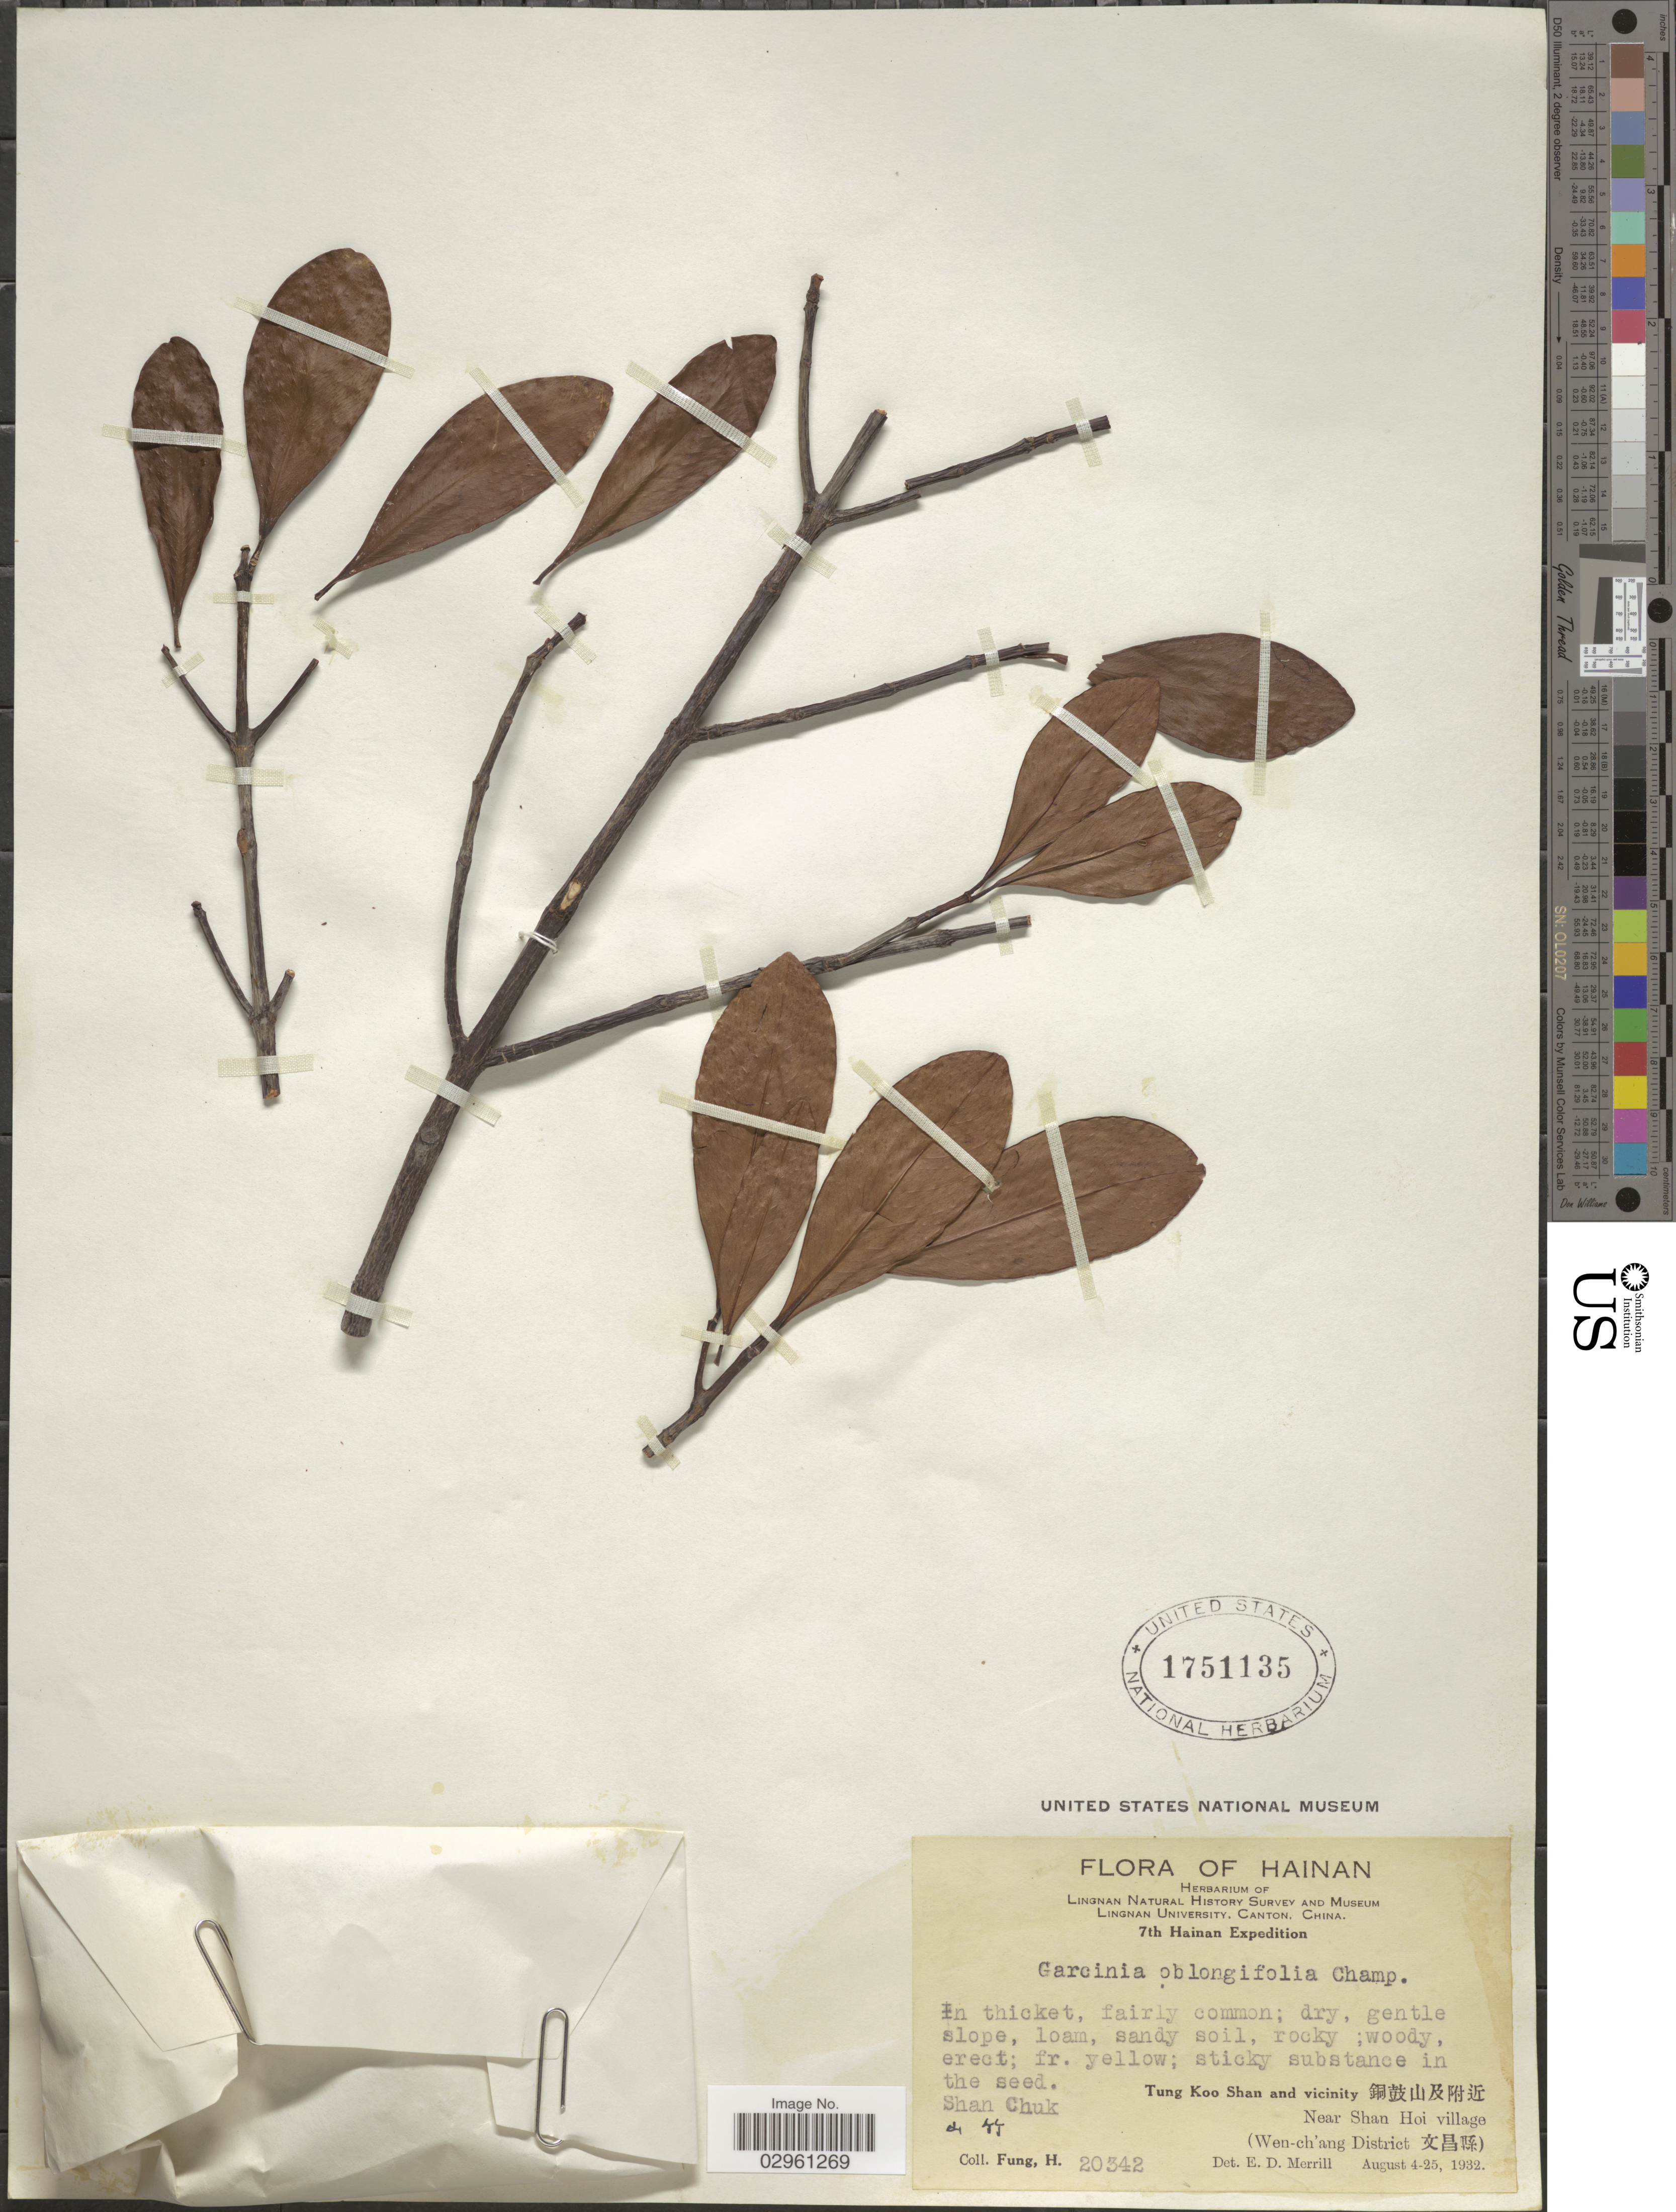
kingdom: Plantae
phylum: Tracheophyta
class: Magnoliopsida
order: Malpighiales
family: Clusiaceae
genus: Garcinia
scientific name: Garcinia oblongifolia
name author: Champ. ex Benth.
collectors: H. Fung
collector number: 20342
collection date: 1932-08-04/1932-08-25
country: China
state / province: Hainan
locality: Tung Koo Shan and vicinity, Near Shan Hoi village (Wen-ch'ang District) Shan Chuk.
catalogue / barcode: US 1751135